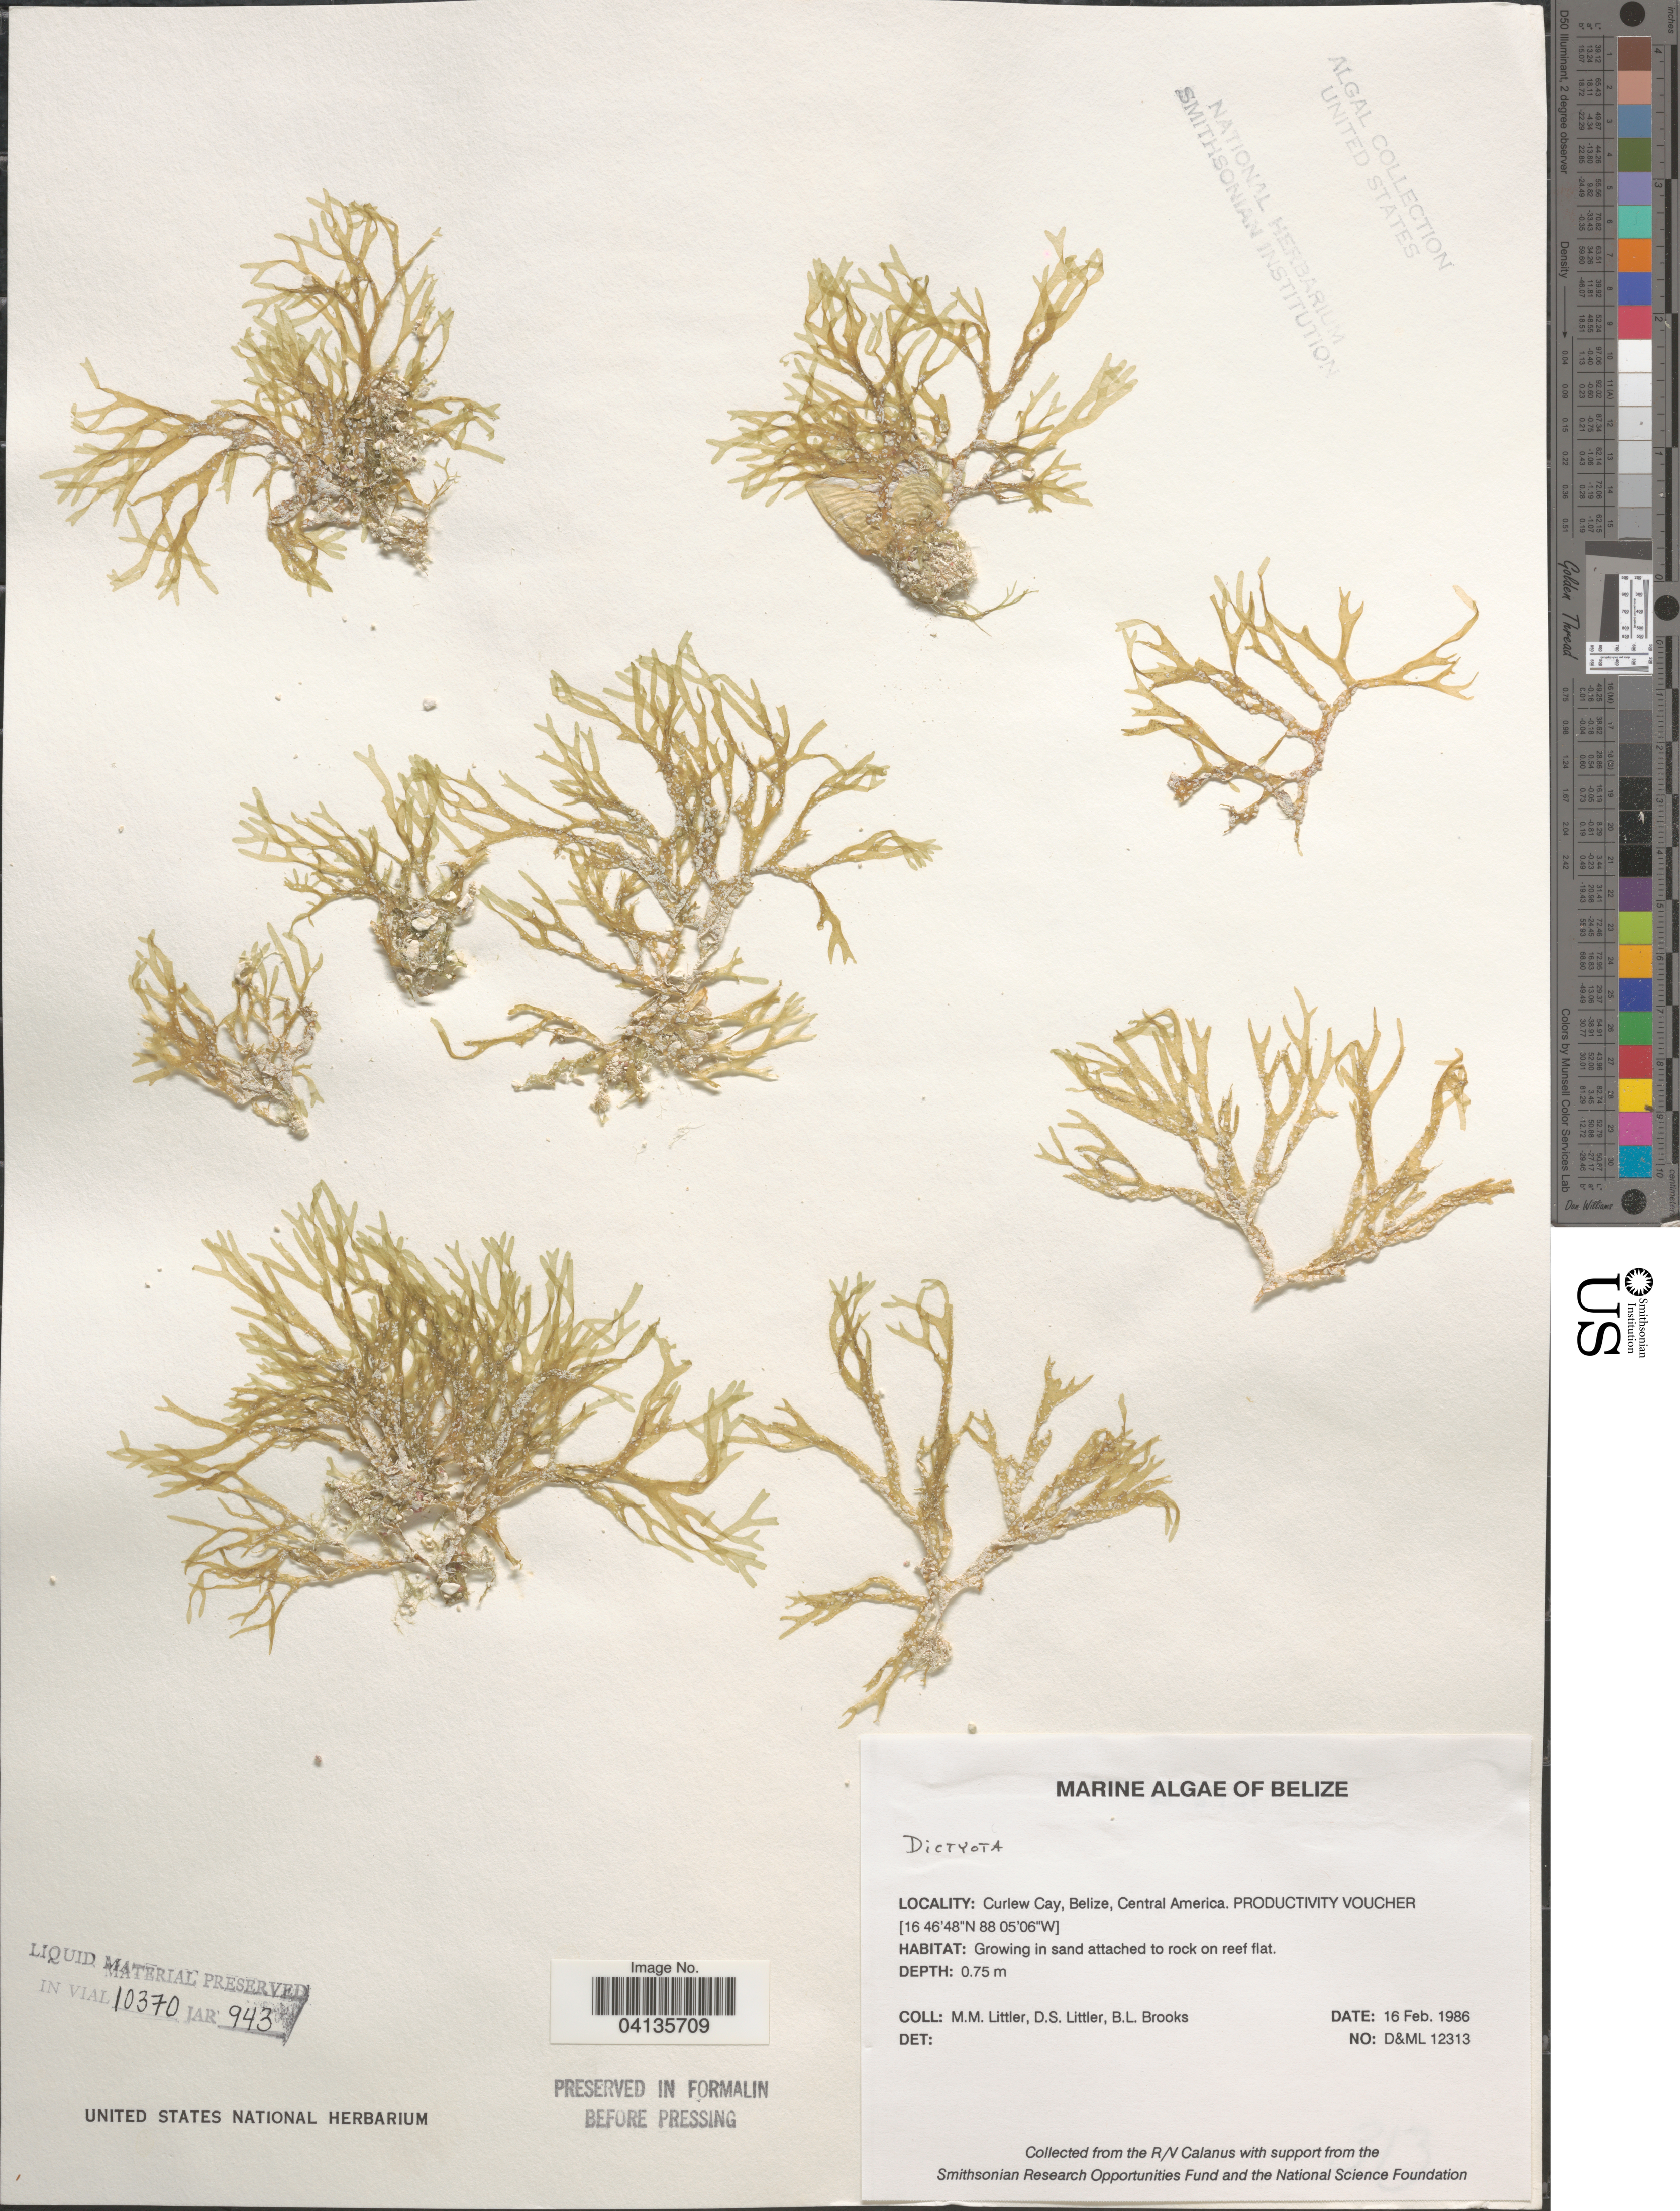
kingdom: Chromista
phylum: Ochrophyta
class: Phaeophyceae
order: Dictyotales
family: Dictyotaceae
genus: Dictyota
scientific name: Dictyota sp.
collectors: D. S. Littler & B. Brooks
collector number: D&ML12313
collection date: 1986-02-16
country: Belize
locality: Curlew Cay. Productivity voucher.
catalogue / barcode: US 238541